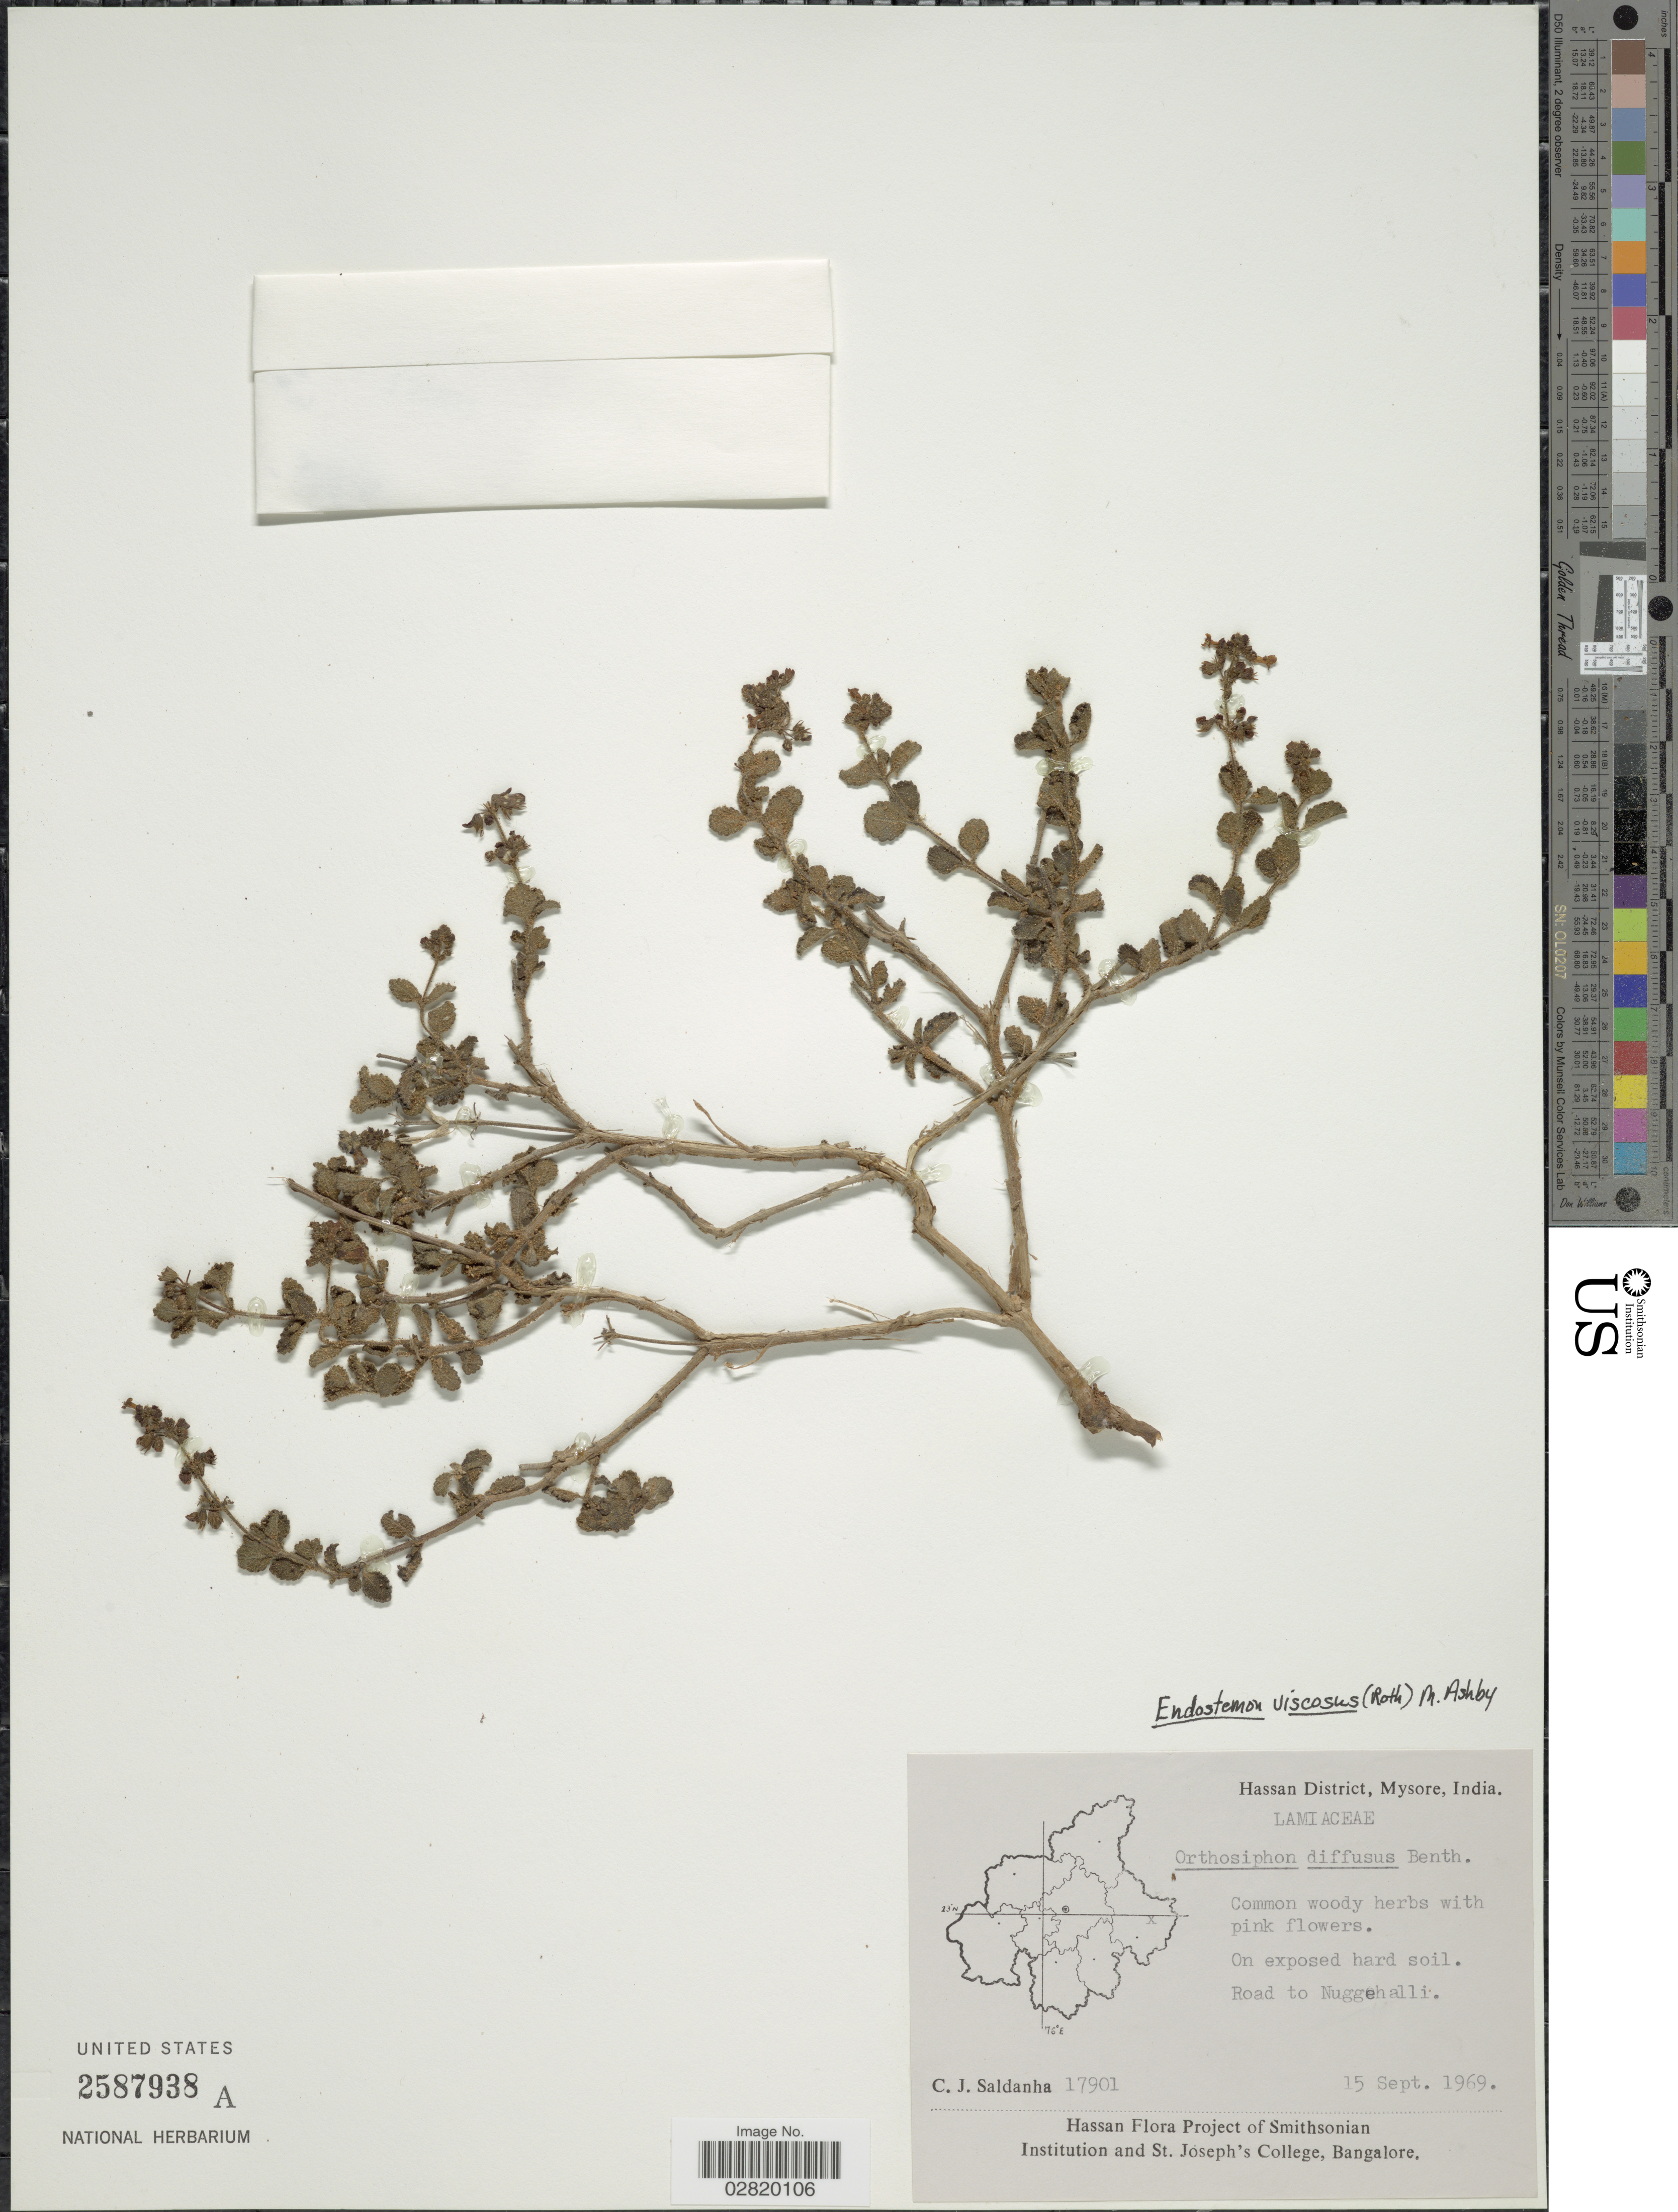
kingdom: Plantae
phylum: Tracheophyta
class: Magnoliopsida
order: Lamiales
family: Lamiaceae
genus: Endostemon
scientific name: Endostemon viscosus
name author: (Roth) M.R. Ashby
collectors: C. J. Saldanha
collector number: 17901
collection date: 1969-09-15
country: India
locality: Hassan District, Myrsore, Road to Nuggehalli.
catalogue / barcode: US 2587938A